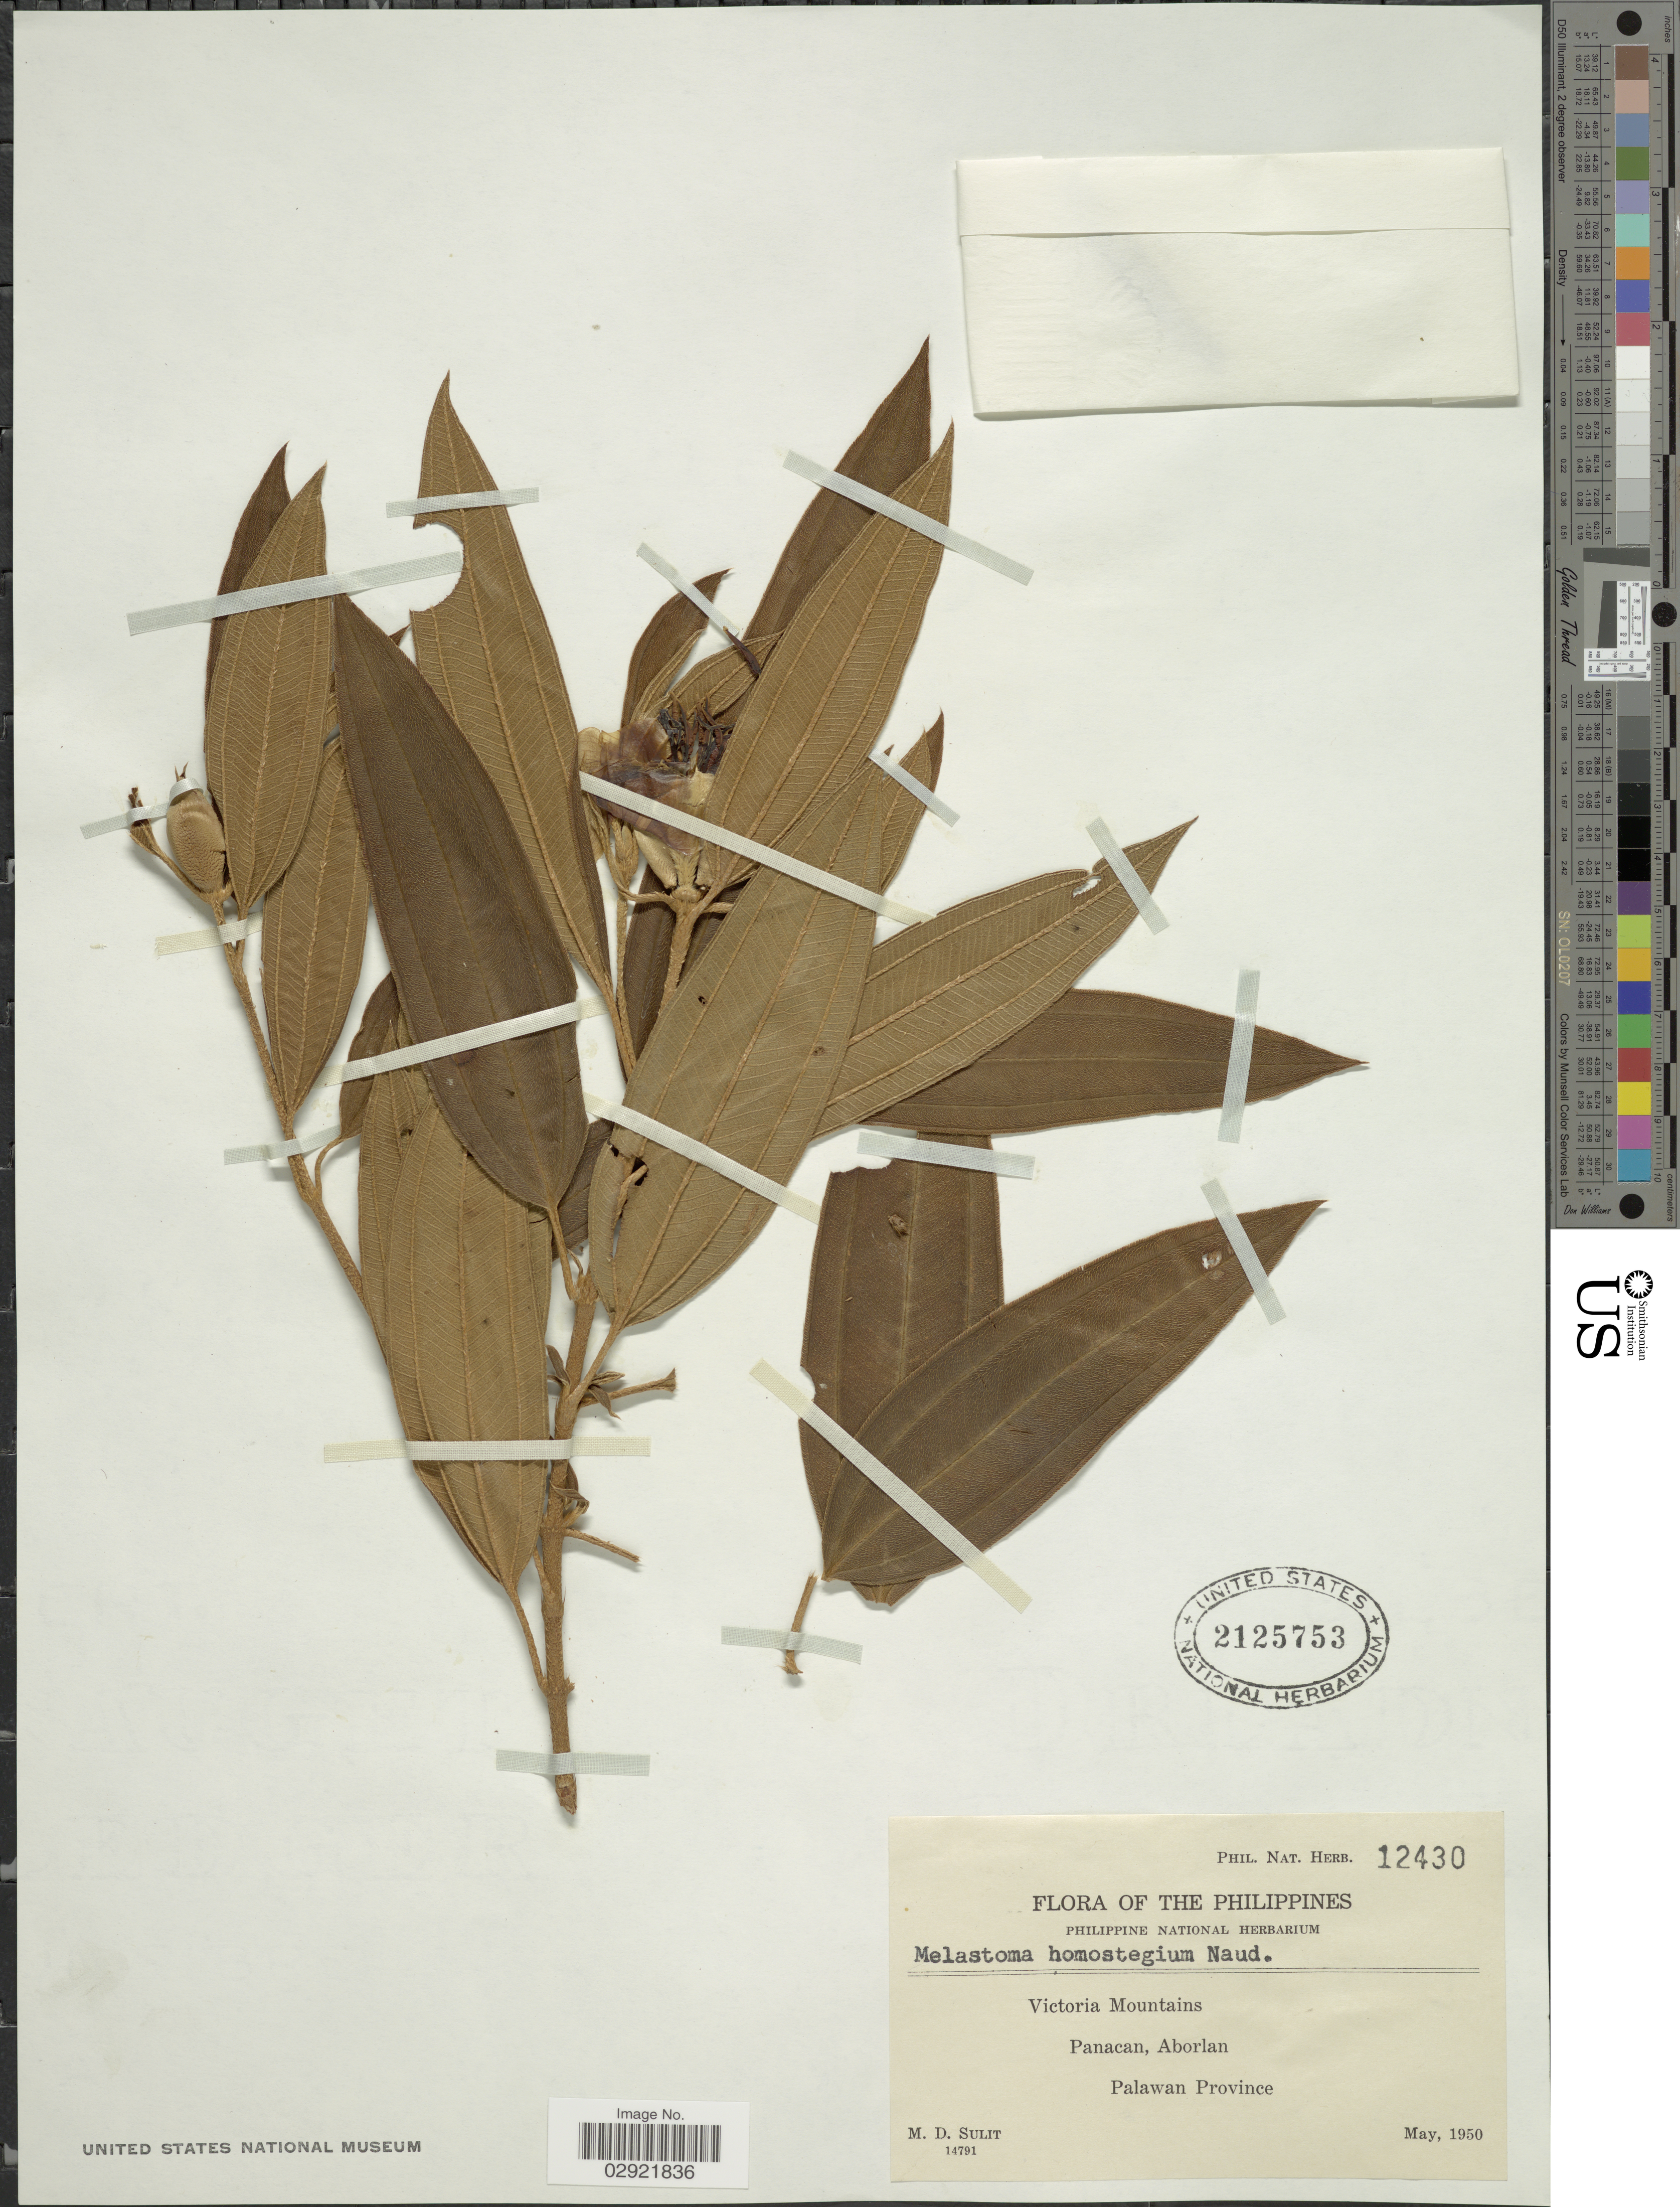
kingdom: Plantae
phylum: Tracheophyta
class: Magnoliopsida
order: Myrtales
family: Melastomataceae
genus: Melastoma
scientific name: Melastoma malabathricum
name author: L.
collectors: M. Sulit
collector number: Phil. Nat. Herb. 12430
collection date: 1950-05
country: Philippines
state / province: Mimaropa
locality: Victoria Mountains. Panacan, Aborlan. Palawan Province.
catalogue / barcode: US 2125753